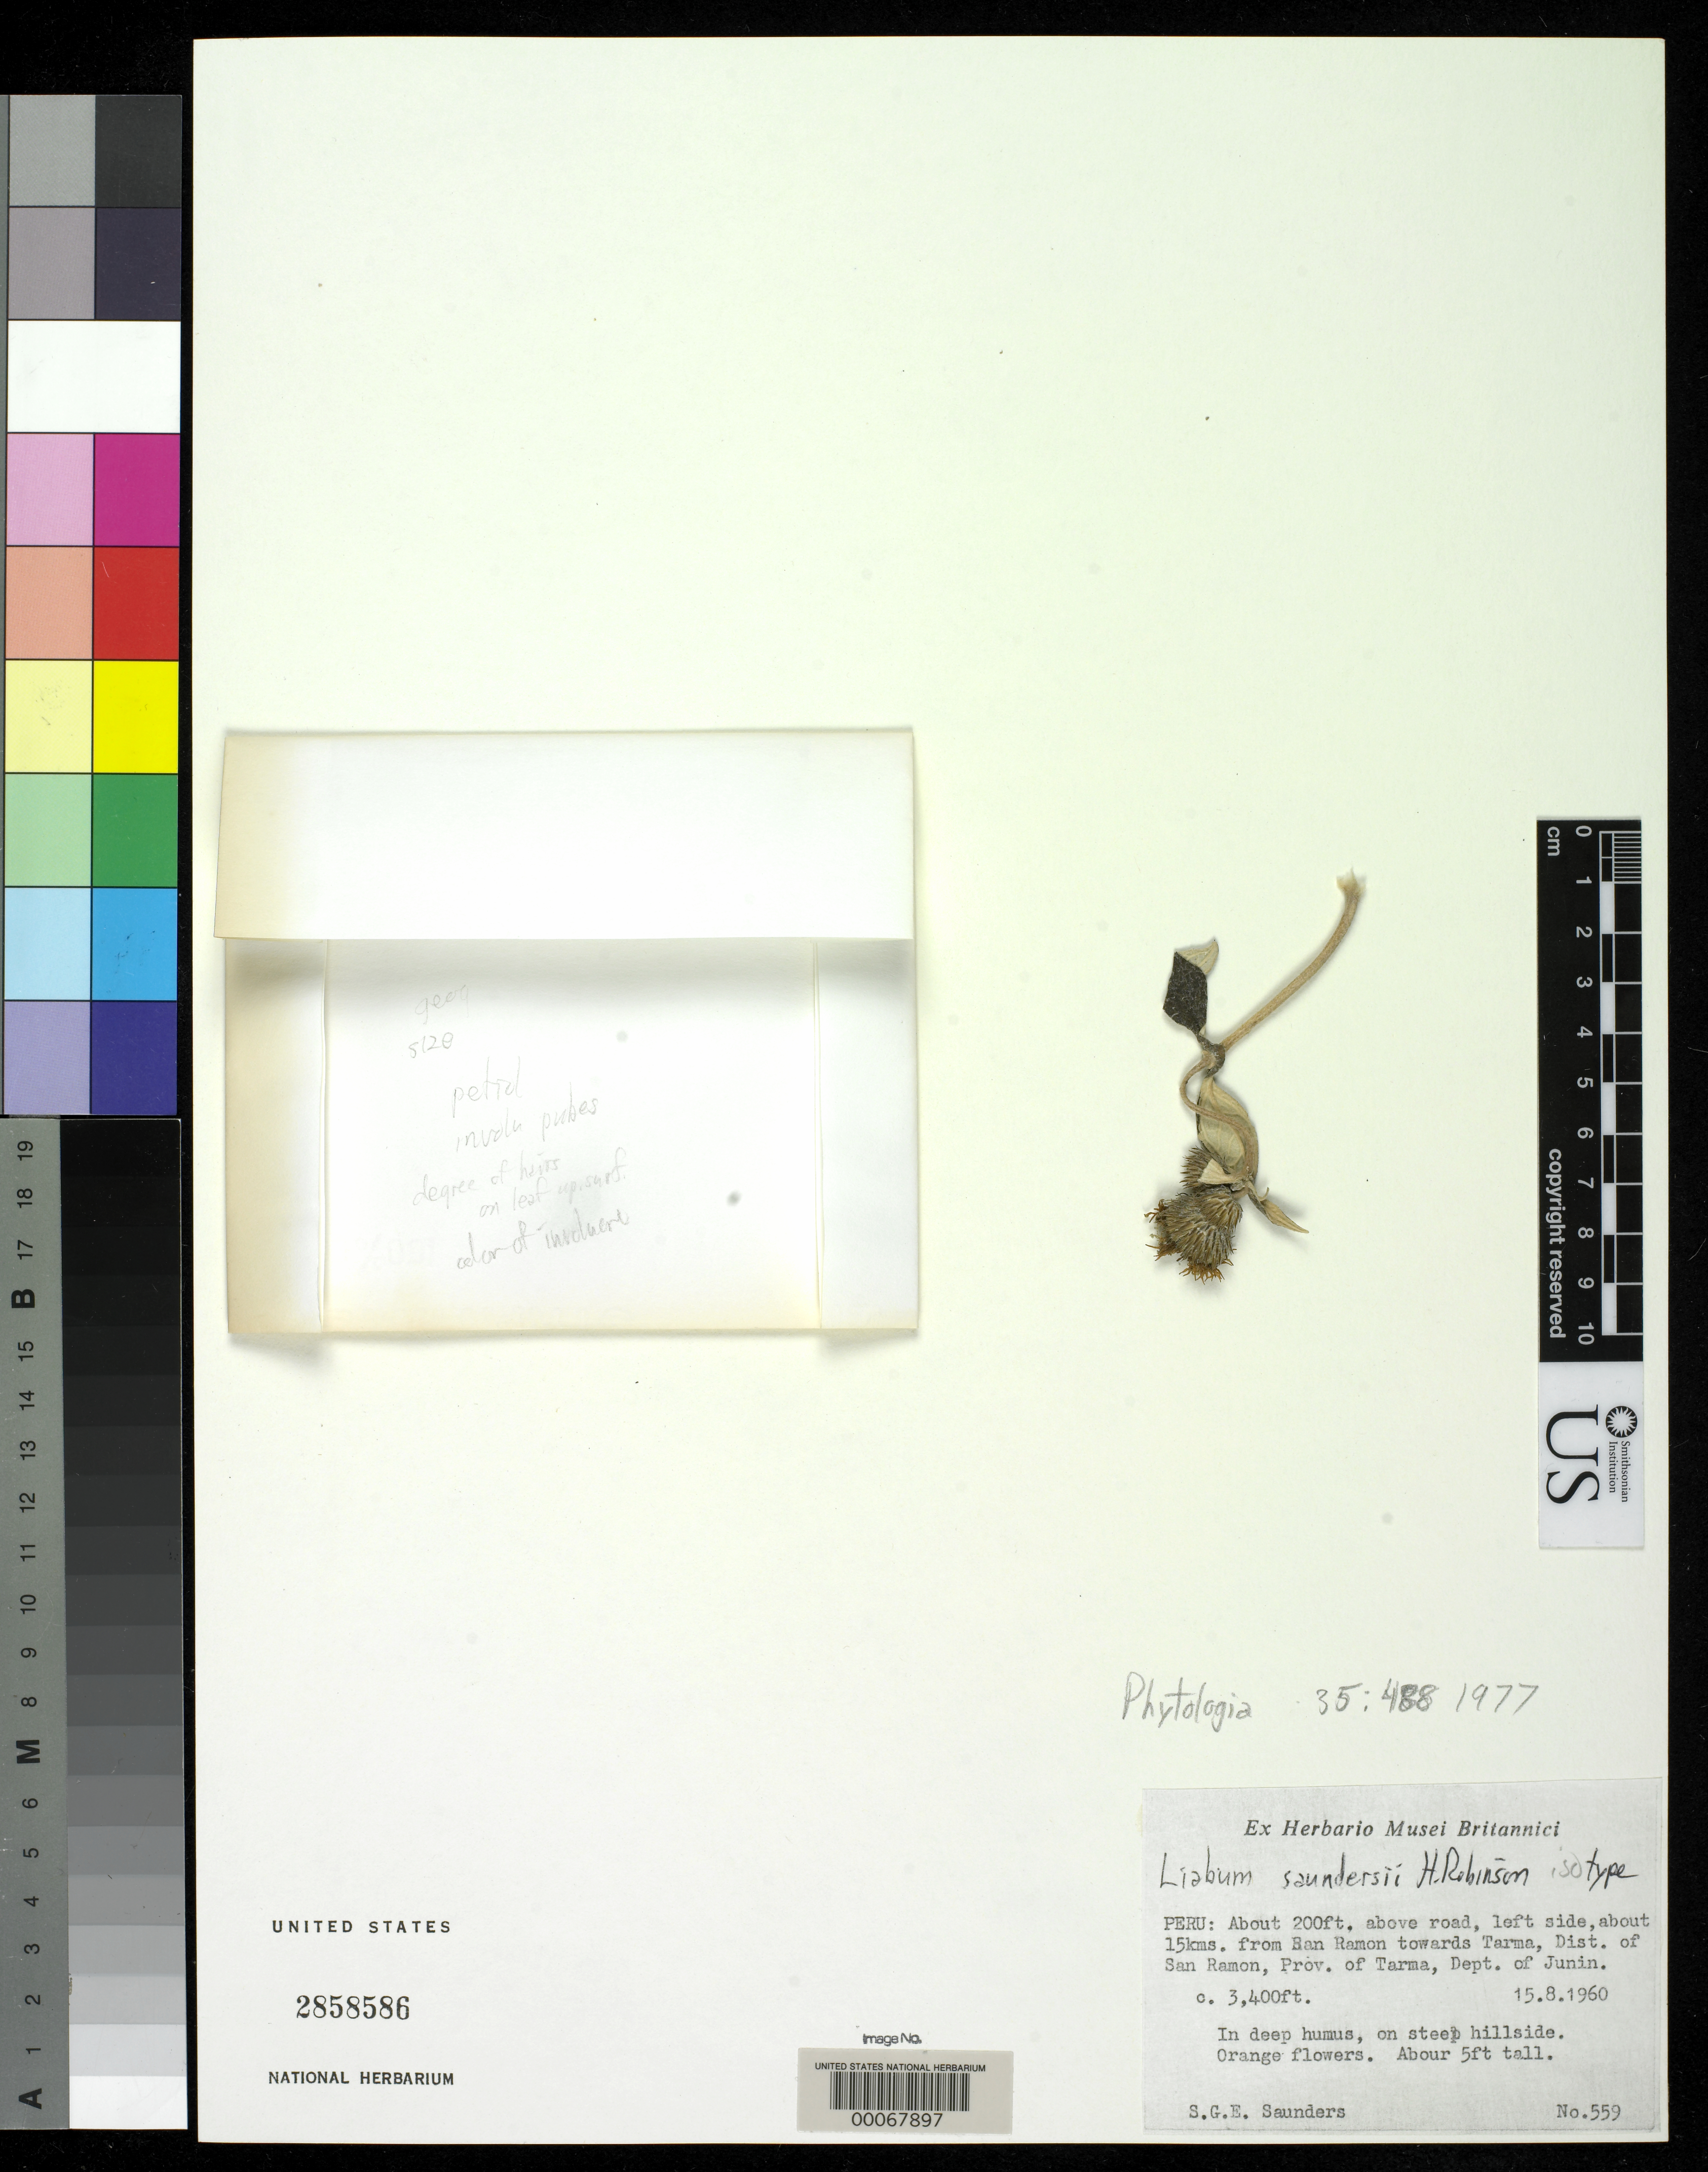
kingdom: Plantae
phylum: Tracheophyta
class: Magnoliopsida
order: Asterales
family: Asteraceae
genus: Liabum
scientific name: Liabum saundersii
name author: H. Rob.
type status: Isotype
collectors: S. G. E. Saunders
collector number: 559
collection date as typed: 15 Aug 1960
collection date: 1960-08-15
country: Peru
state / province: Junín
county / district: Tarma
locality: San Ramon Dist., above road, left side, ca. 15 km from San Ramo towards Tarma.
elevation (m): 1036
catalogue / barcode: US 2858586